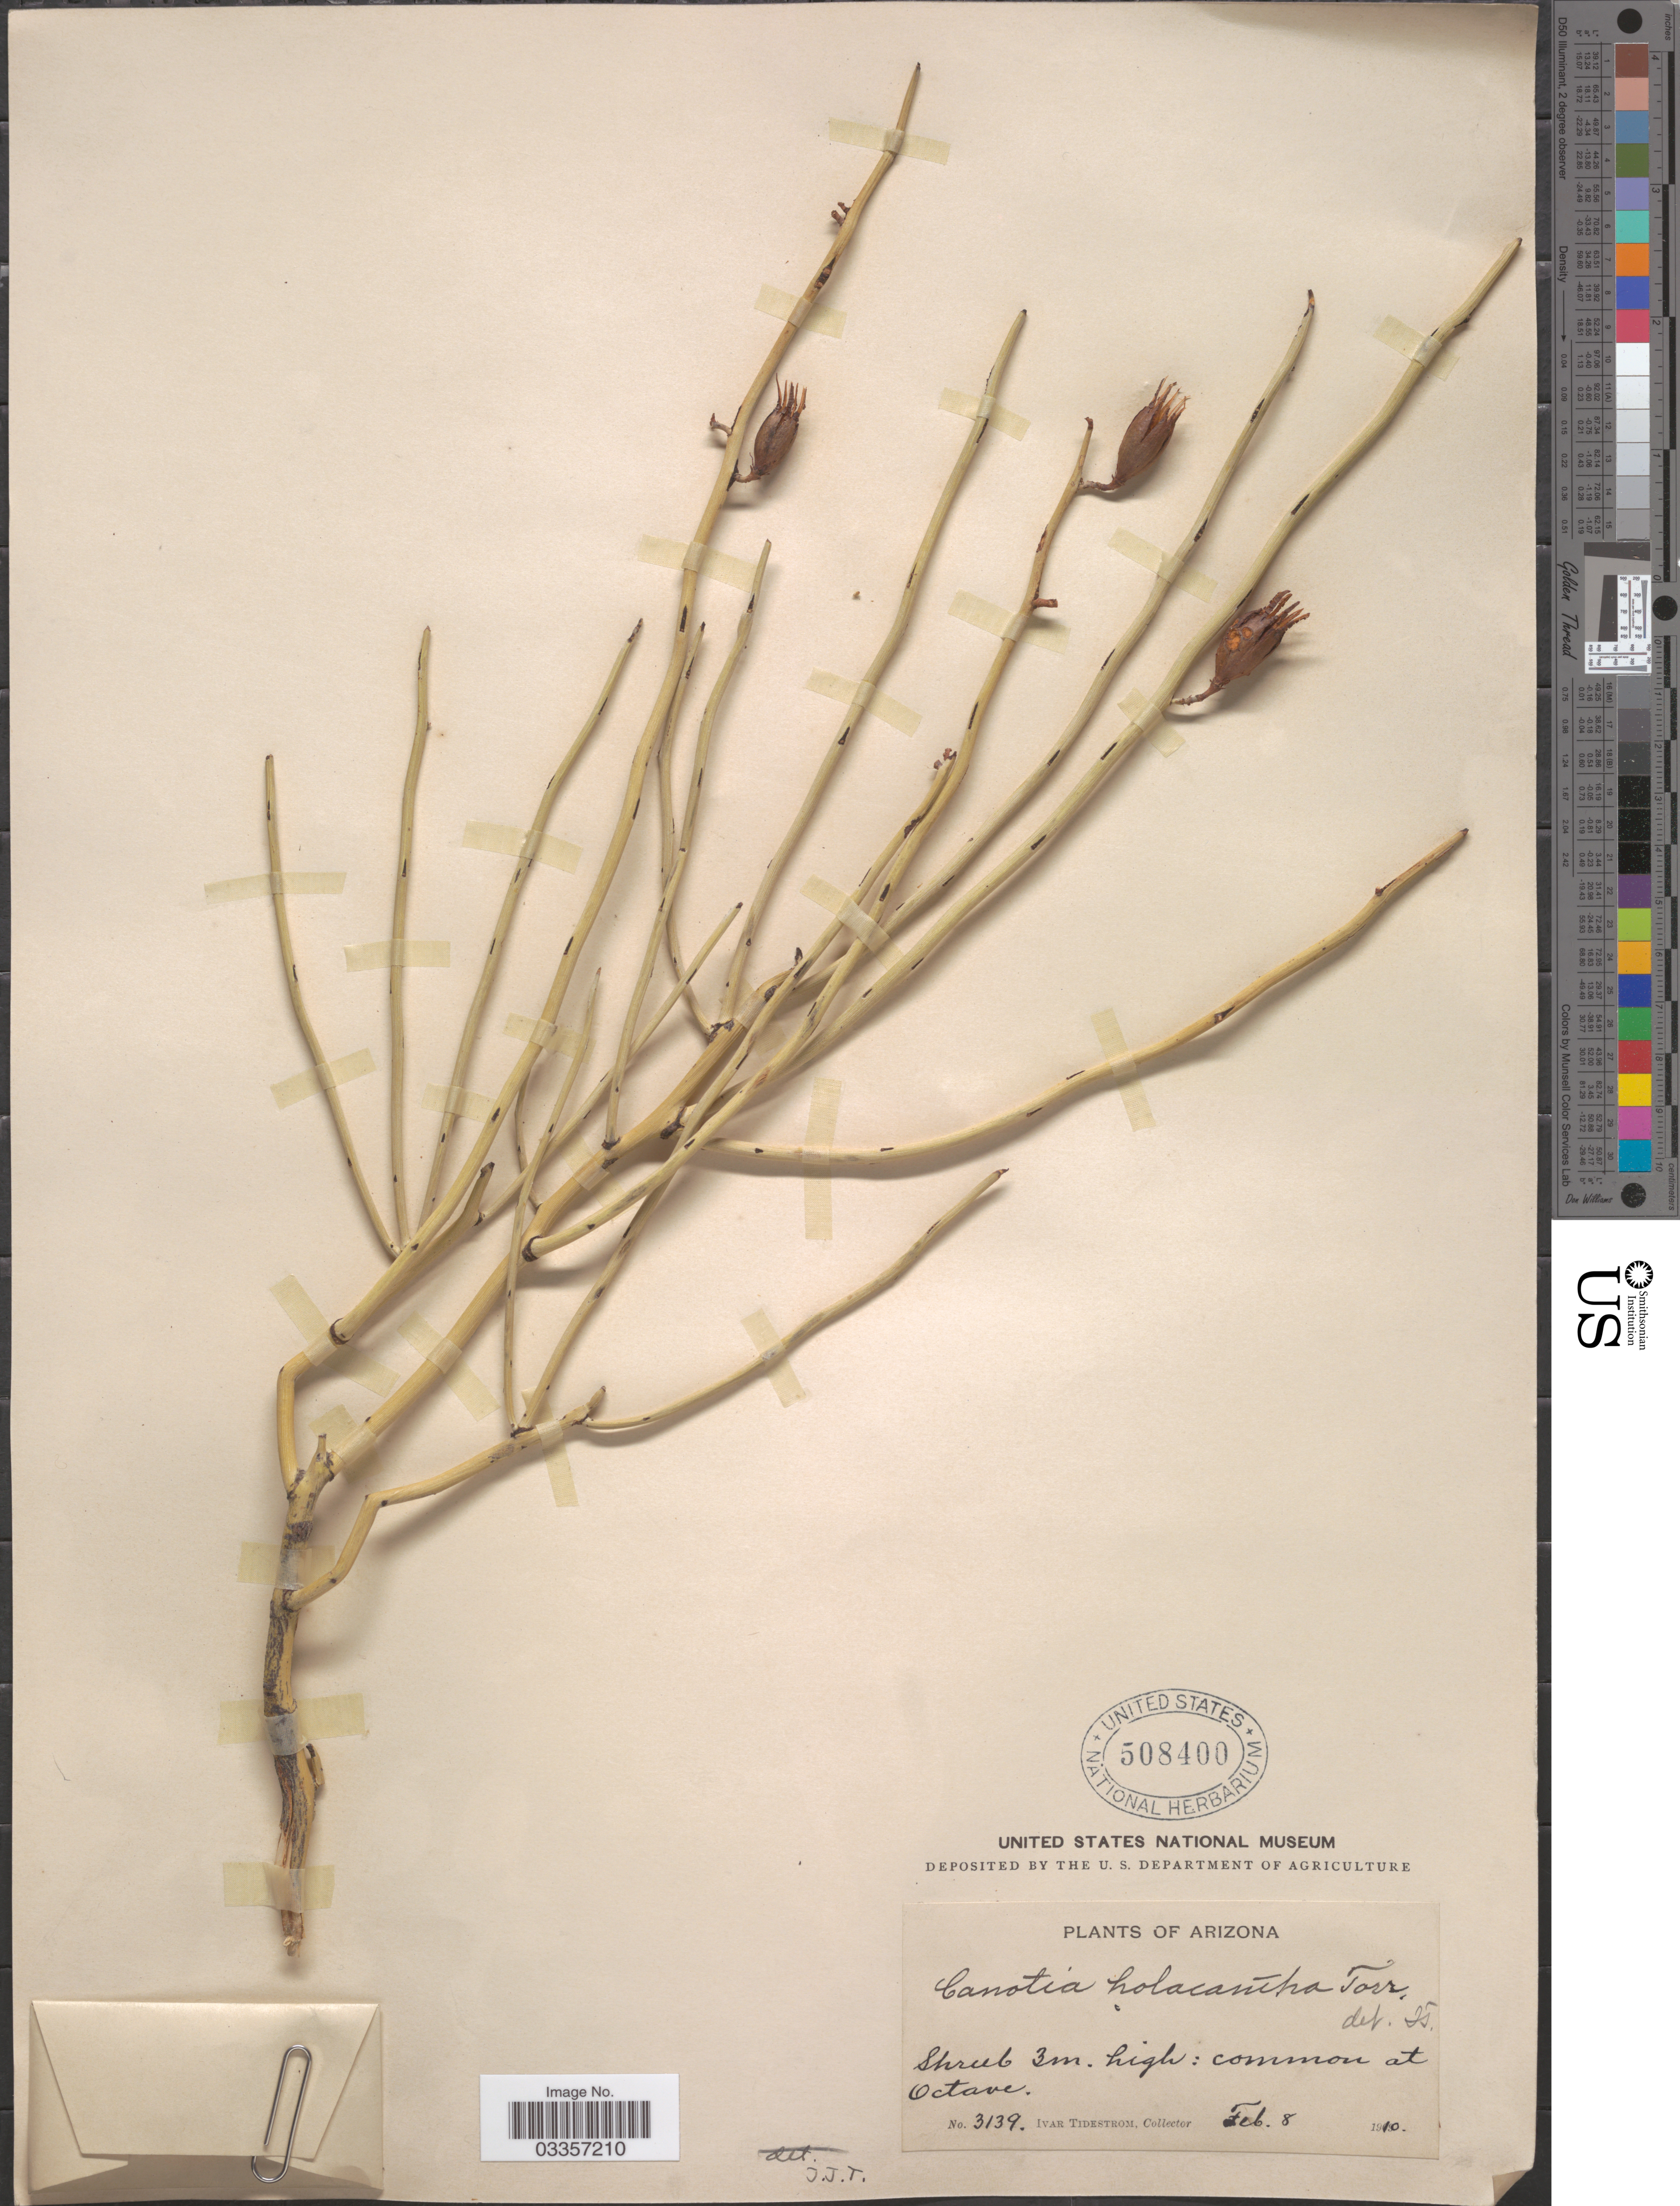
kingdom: Plantae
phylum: Tracheophyta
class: Magnoliopsida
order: Celastrales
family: Celastraceae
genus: Canotia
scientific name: Canotia holacantha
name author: Torr.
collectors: I. F. Tidestrom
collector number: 3139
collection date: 1910-02-08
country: United States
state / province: Arizona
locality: Common at Octave.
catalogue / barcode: US 508400